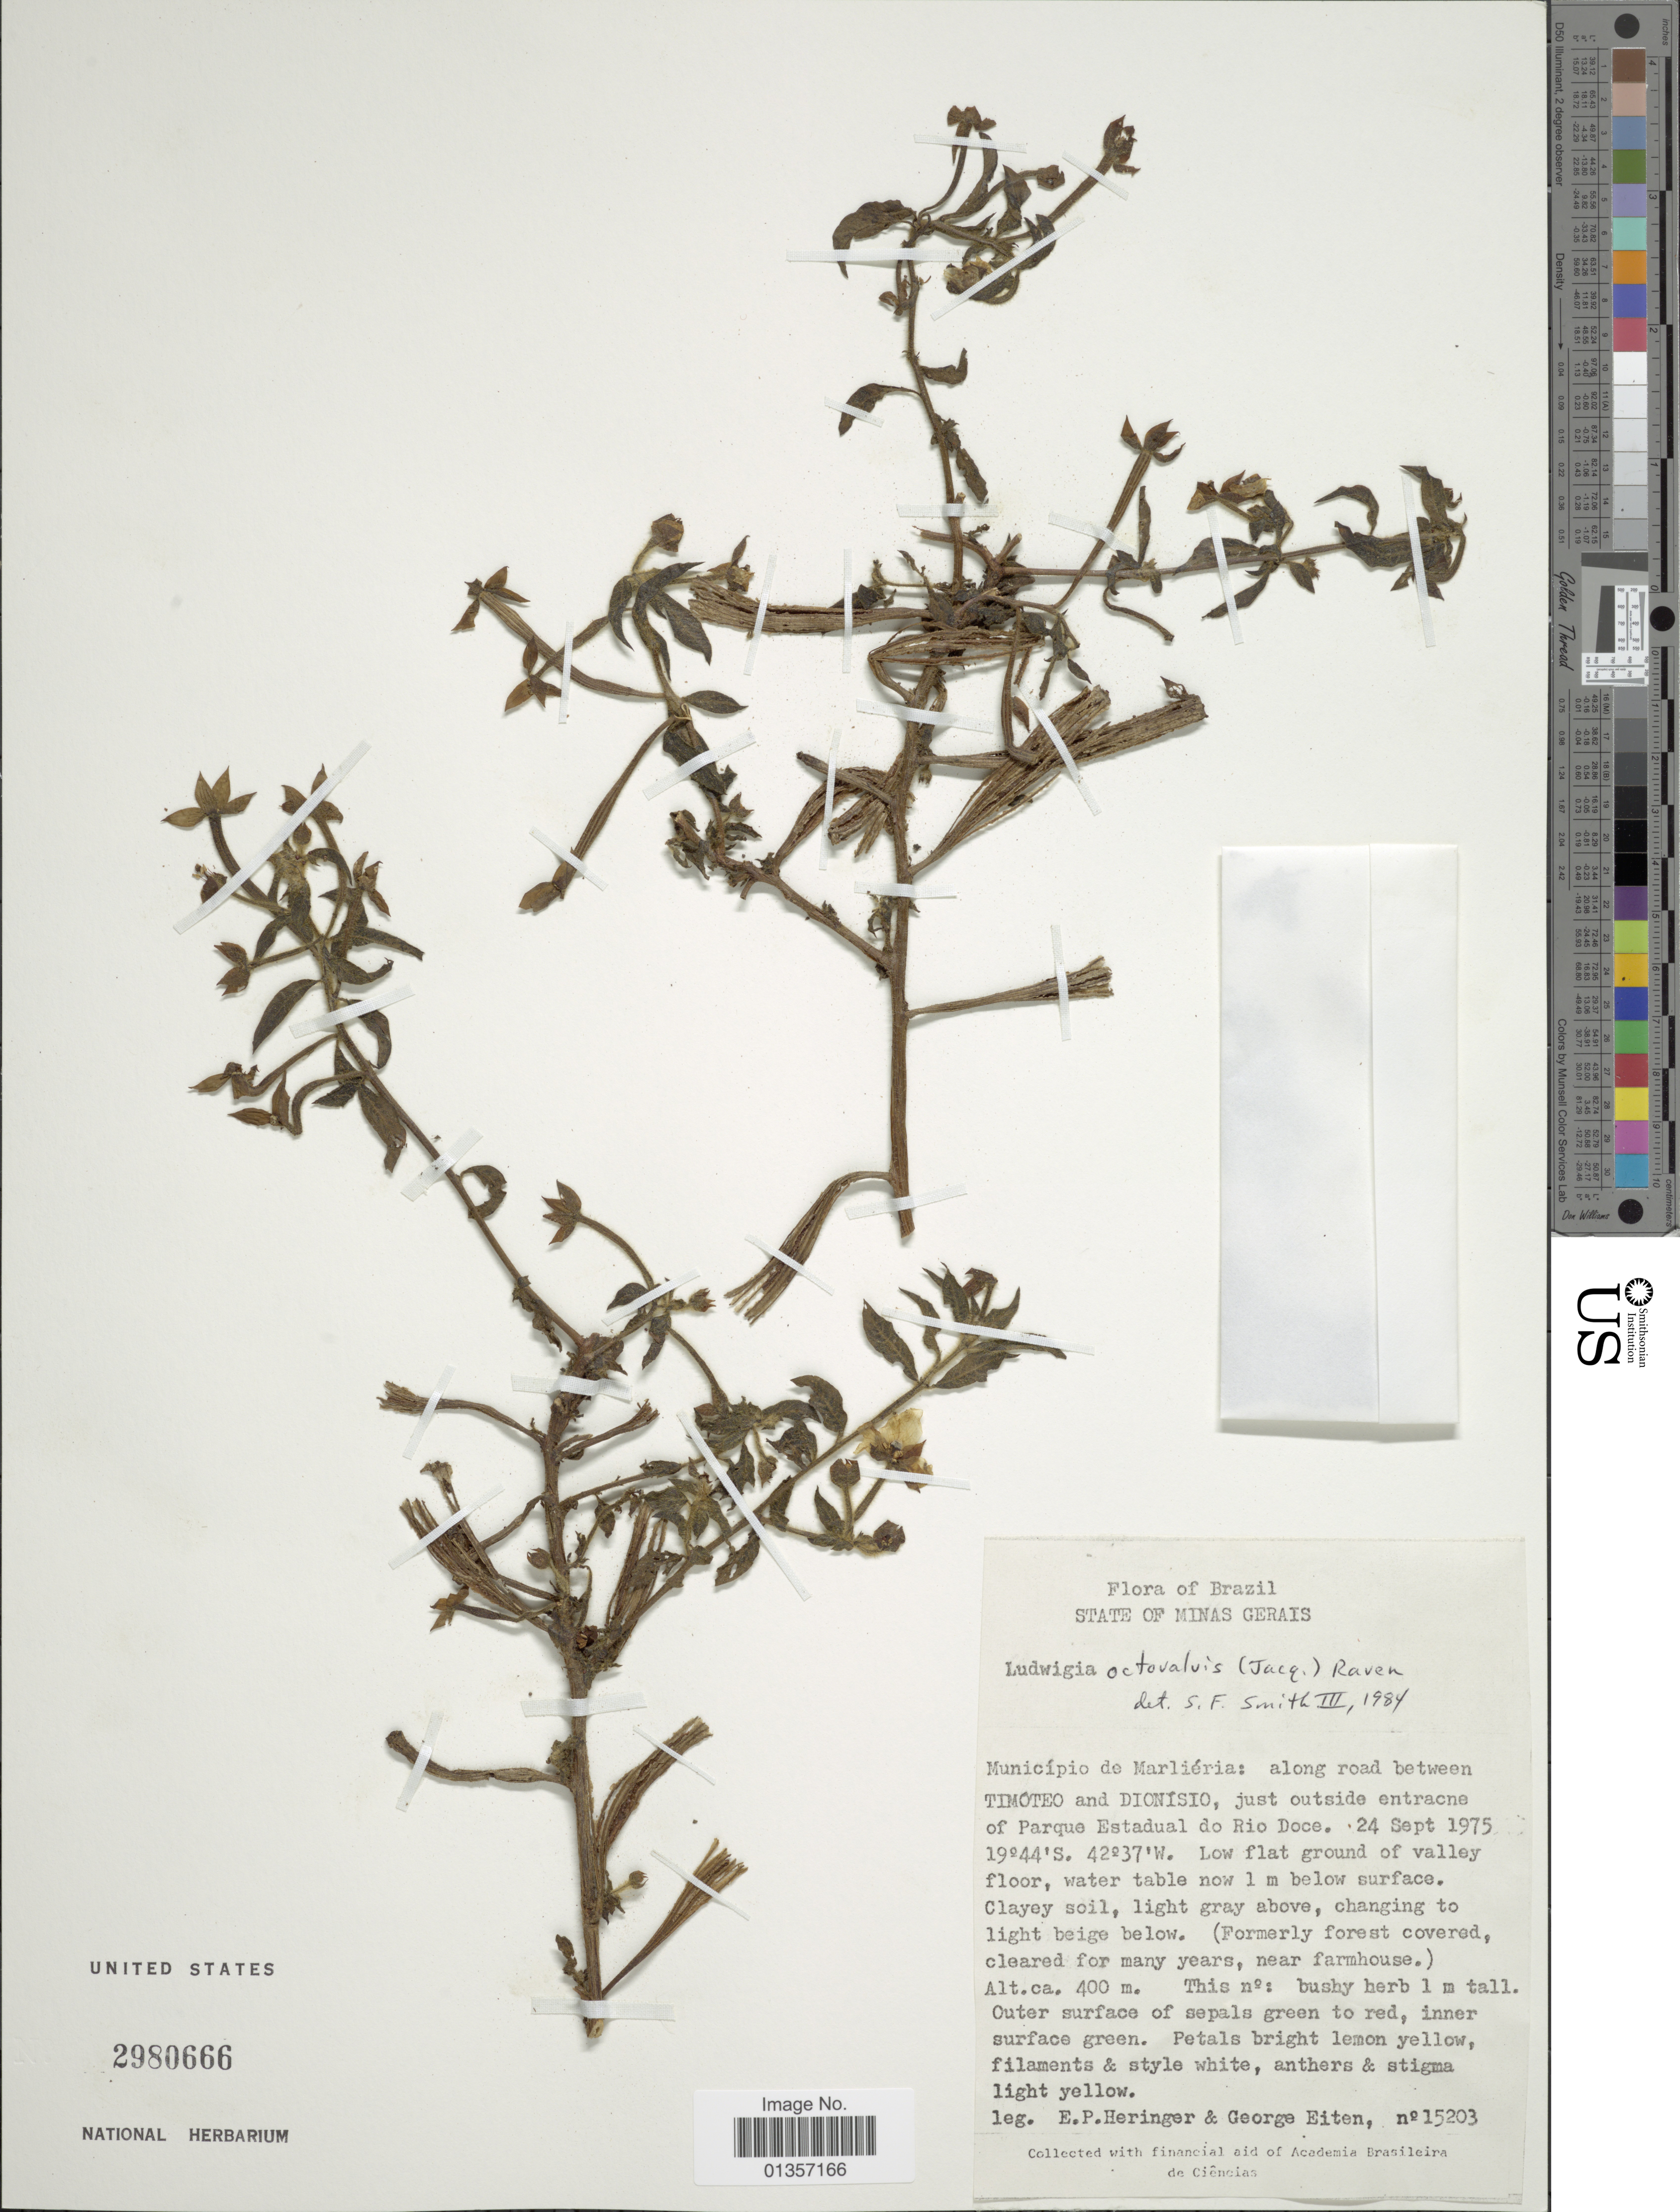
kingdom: Plantae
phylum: Tracheophyta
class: Magnoliopsida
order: Myrtales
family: Onagraceae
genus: Ludwigia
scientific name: Ludwigia octovalvis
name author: (Jacq.) P.H. Raven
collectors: E. P. Heringer & G. Eiten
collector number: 15203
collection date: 1975-09-24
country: Brazil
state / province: Minas Gerais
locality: Município de Marliéra: along road between Timóteo and Dionísio, just outside entracne of Parque Estadual do Rio Doce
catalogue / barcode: US 2980666